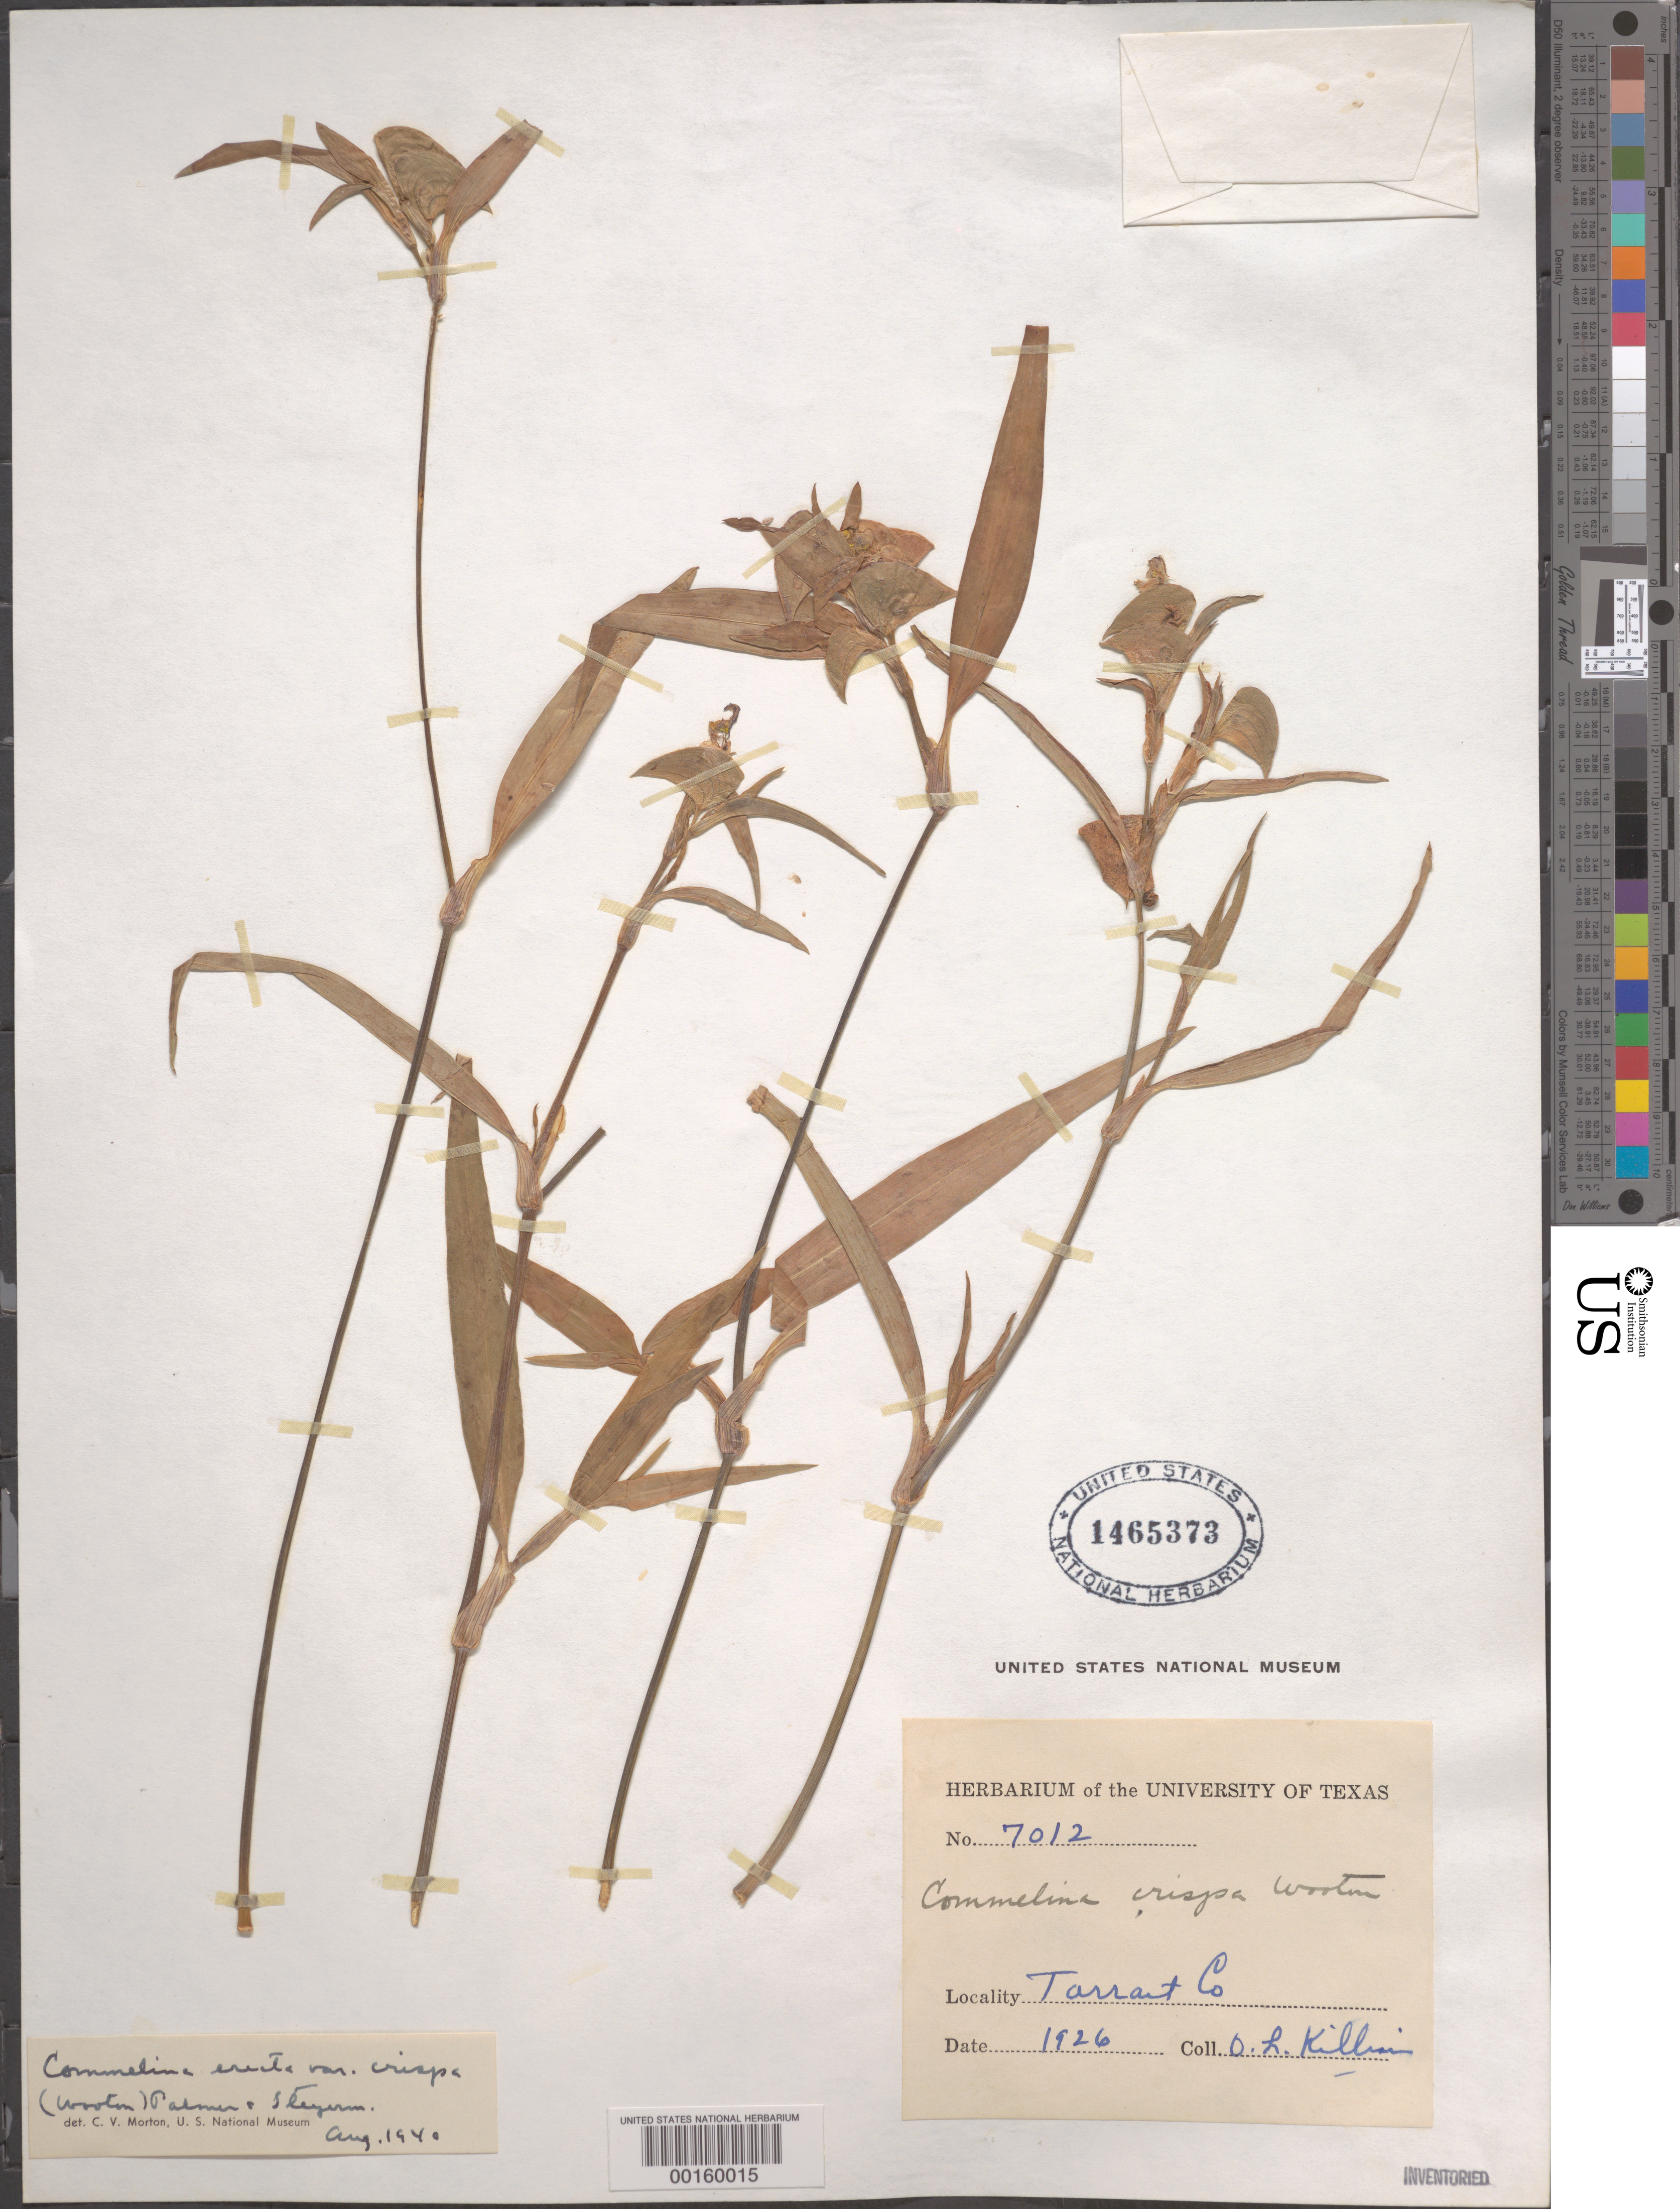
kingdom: Plantae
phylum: Tracheophyta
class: Liliopsida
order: Commelinales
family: Commelinaceae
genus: Commelina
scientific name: Commelina erecta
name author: L.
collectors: O. Killian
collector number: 7012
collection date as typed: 1926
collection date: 1926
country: United States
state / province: Texas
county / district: Tarrant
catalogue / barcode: US 1465373